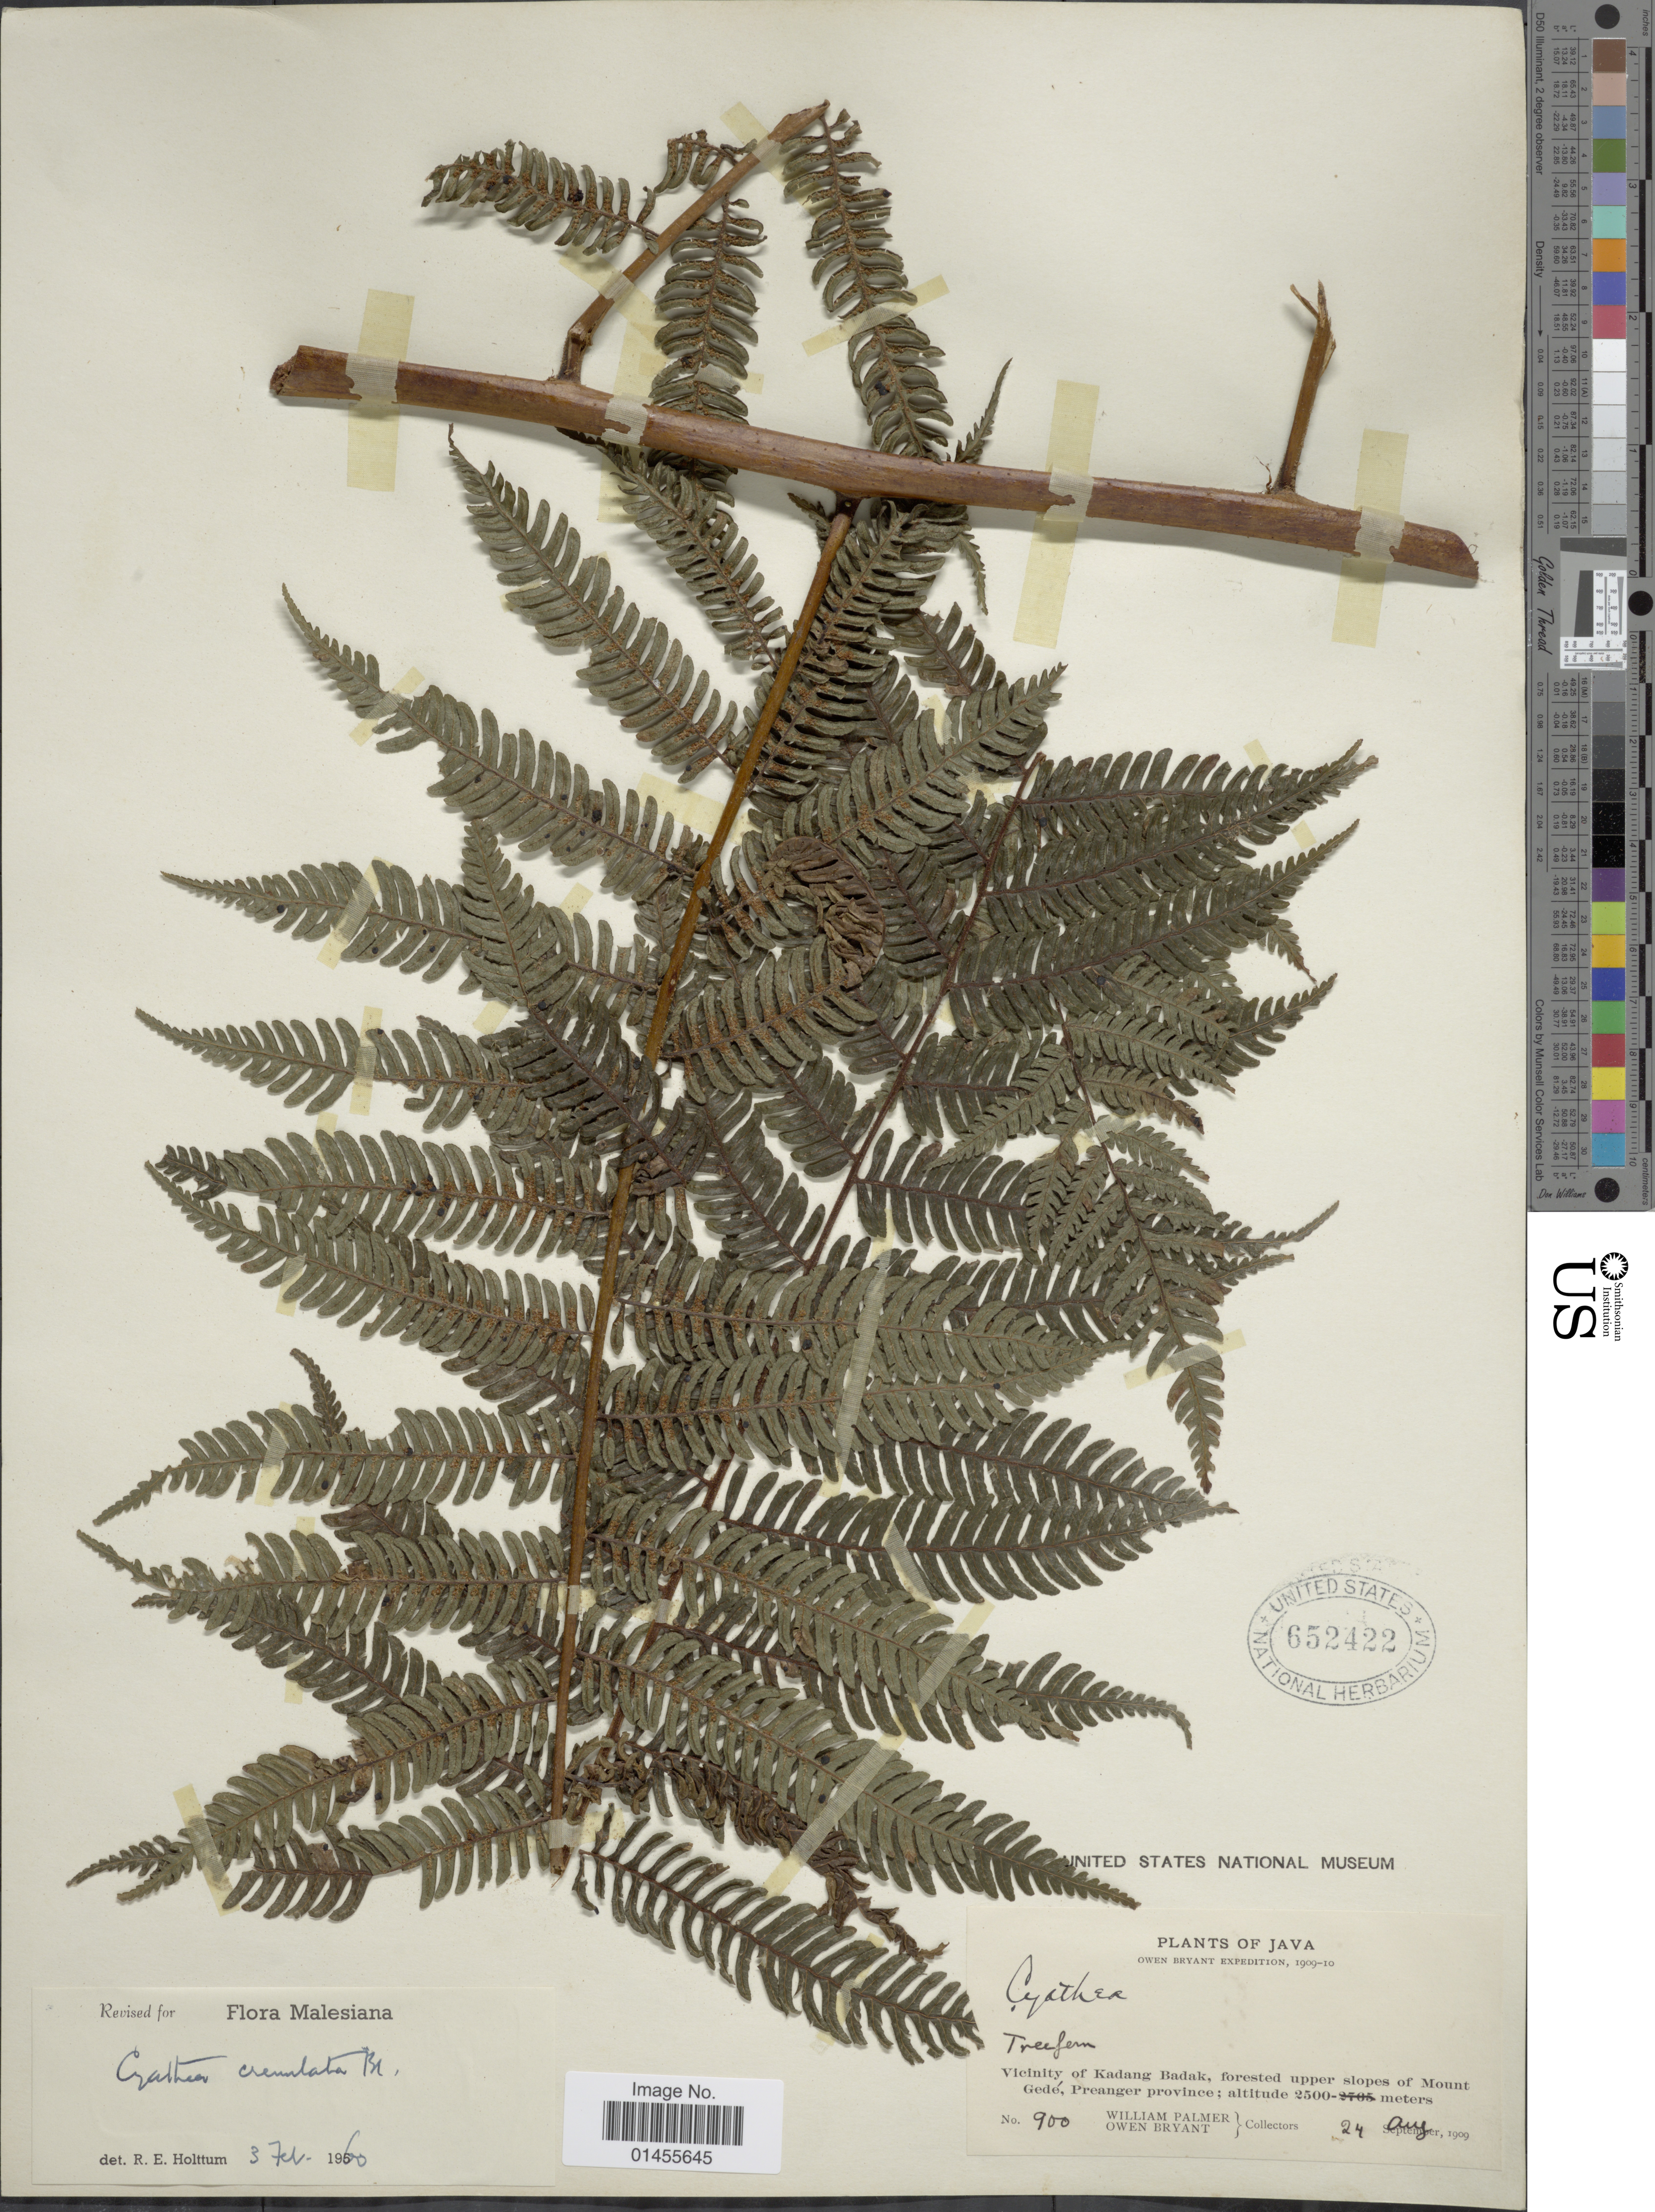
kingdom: Plantae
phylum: Tracheophyta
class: Polypodiopsida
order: Cyatheales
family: Cyatheaceae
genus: Alsophila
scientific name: Alsophila polycarpa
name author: (Jungh.) R.M. Tryon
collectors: W. Palmer & O. Bryant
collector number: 900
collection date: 1909-08-24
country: Indonesia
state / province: Java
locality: Vicinity of Kadang Badak, forested upper slopes of Mount Gede, Preanger province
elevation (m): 2500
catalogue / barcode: US 652422